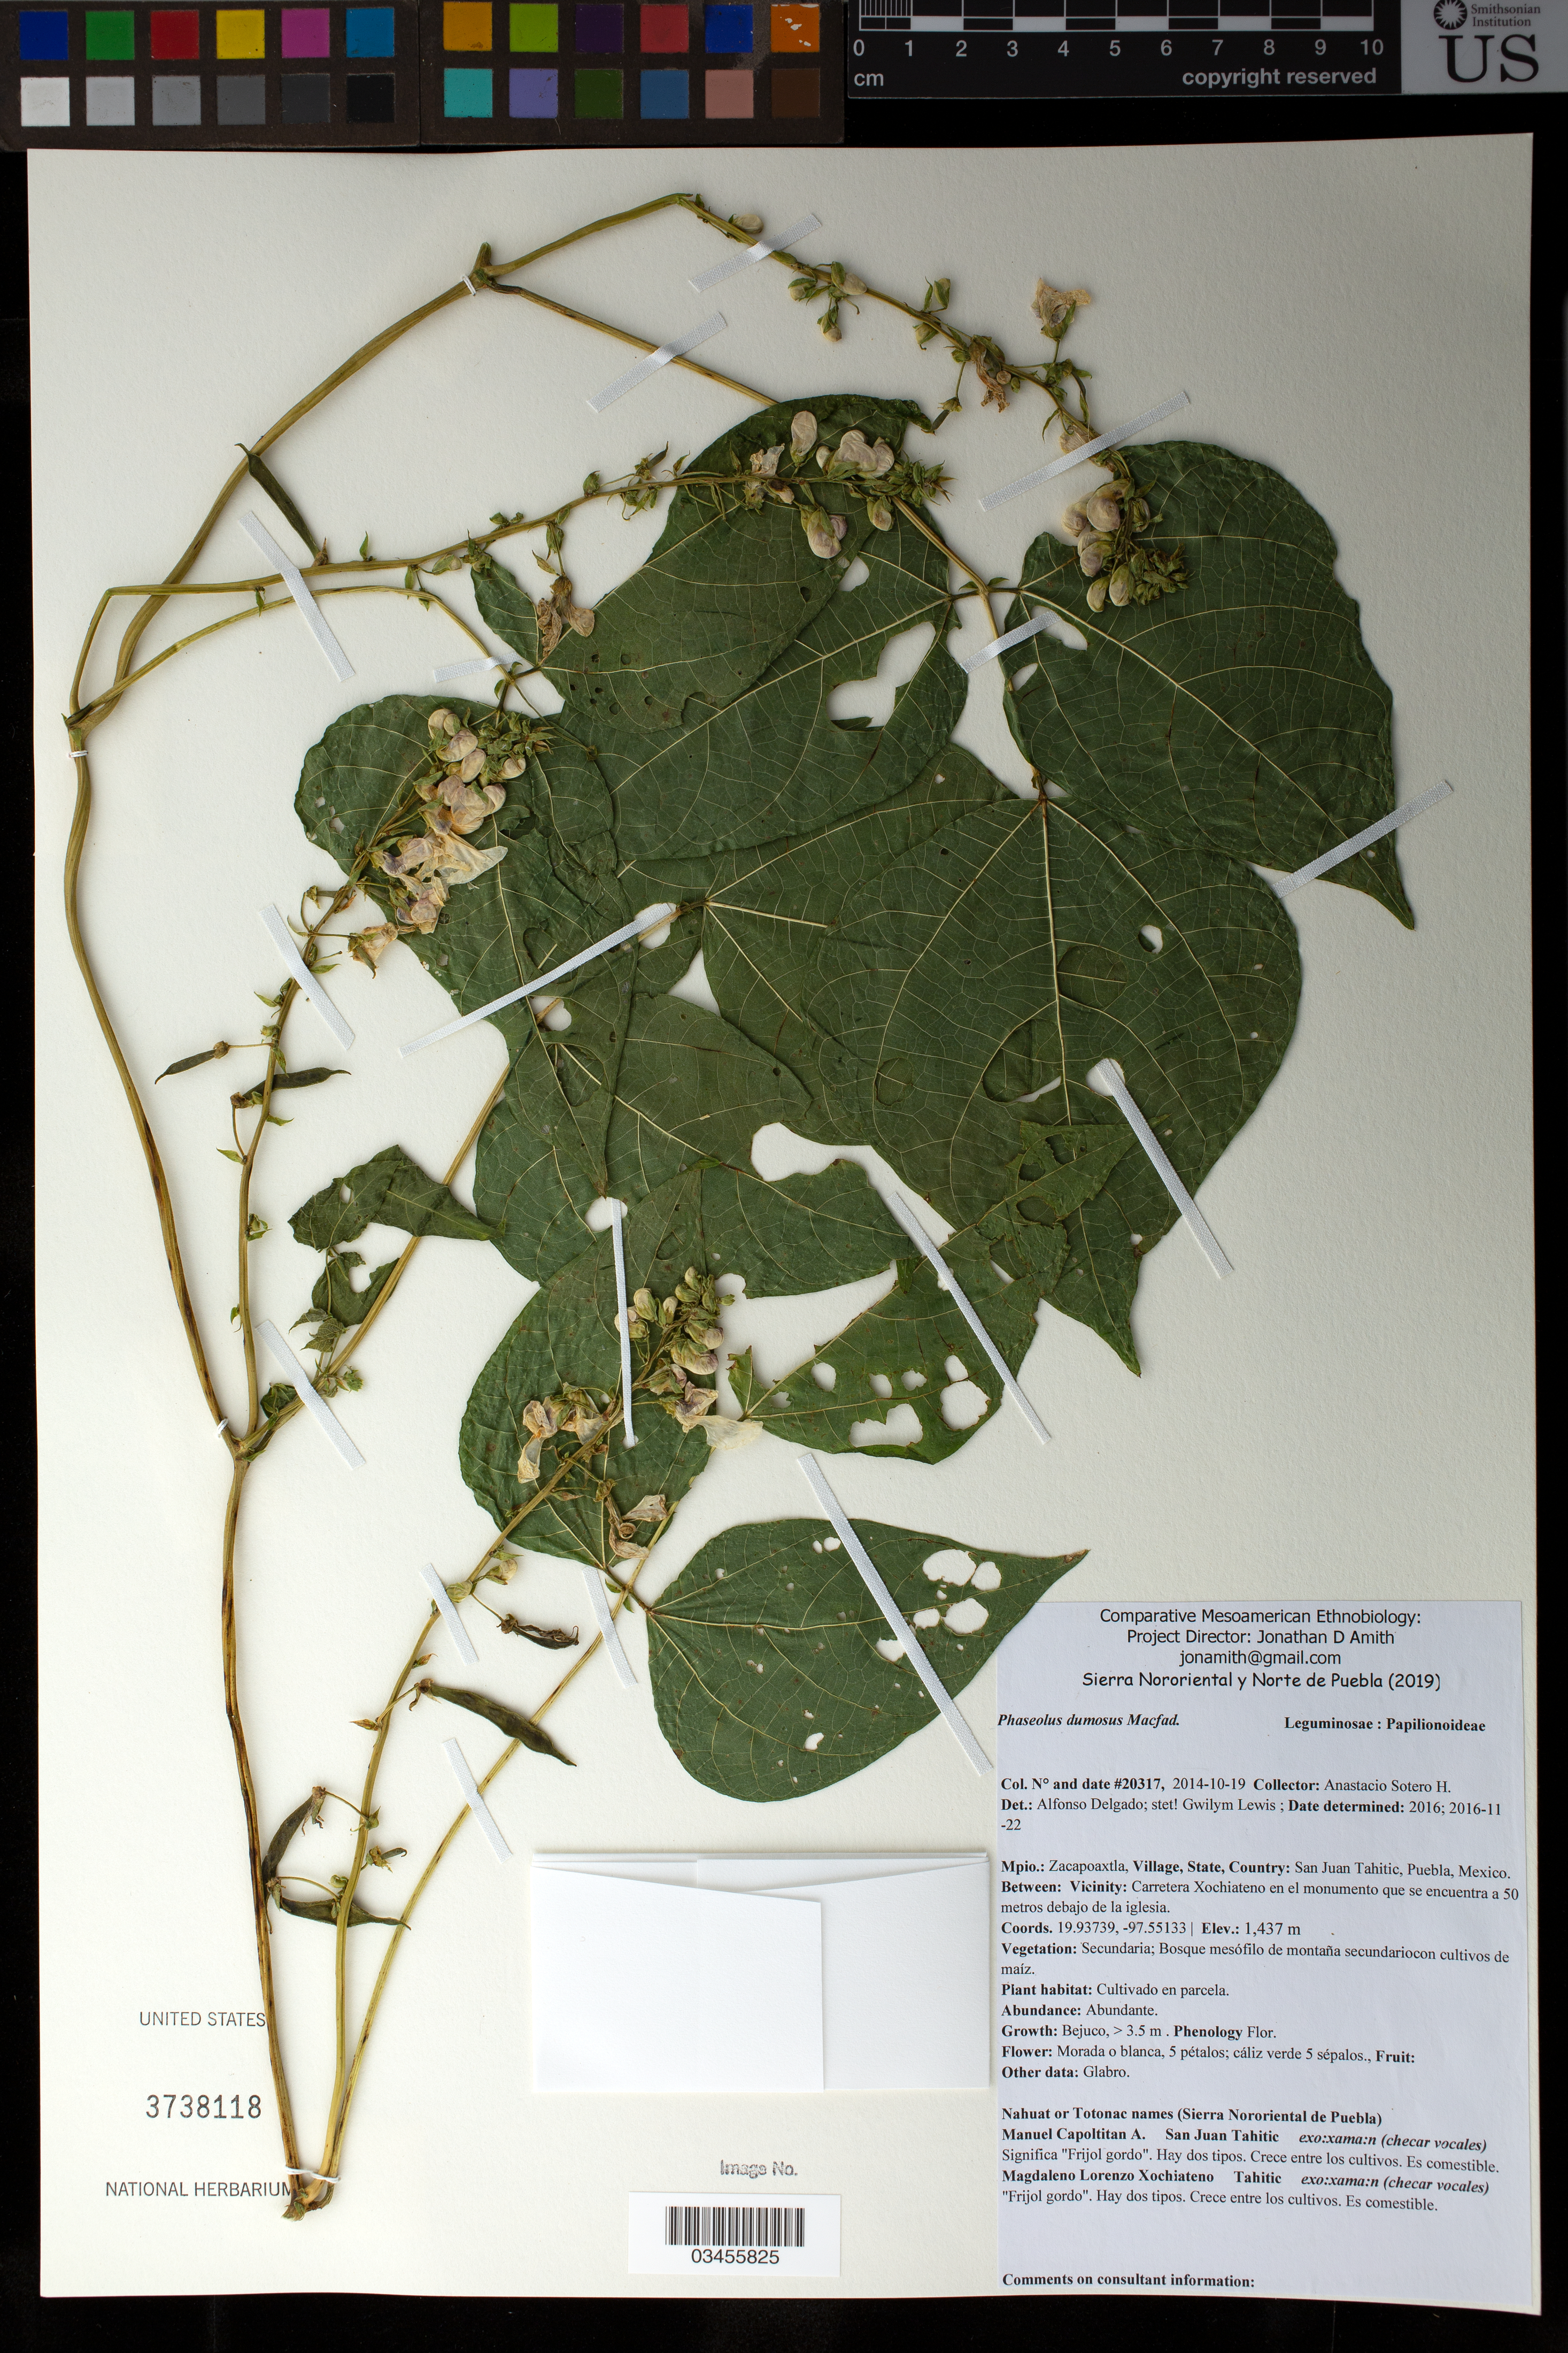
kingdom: Plantae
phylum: Tracheophyta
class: Magnoliopsida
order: Fabales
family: Fabaceae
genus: Phaseolus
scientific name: Phaseolus dumosus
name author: Macfad.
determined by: Lewis, G.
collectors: Canek Ledesma C. & A. Sotero H.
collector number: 20317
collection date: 2014-10-19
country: México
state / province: Puebla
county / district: Zacapoaxtla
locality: PUEBLO: San Juan Tahitic; LOCALIDAD EXACTA: Carretera Xochiateno en el monumento que se encuentra a 50 metros debajo de la iglesia.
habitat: Bosque mesófilo de montaña secundario con cultivos de maíz; cultivado en parcela.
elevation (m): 1437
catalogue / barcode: US 3738118